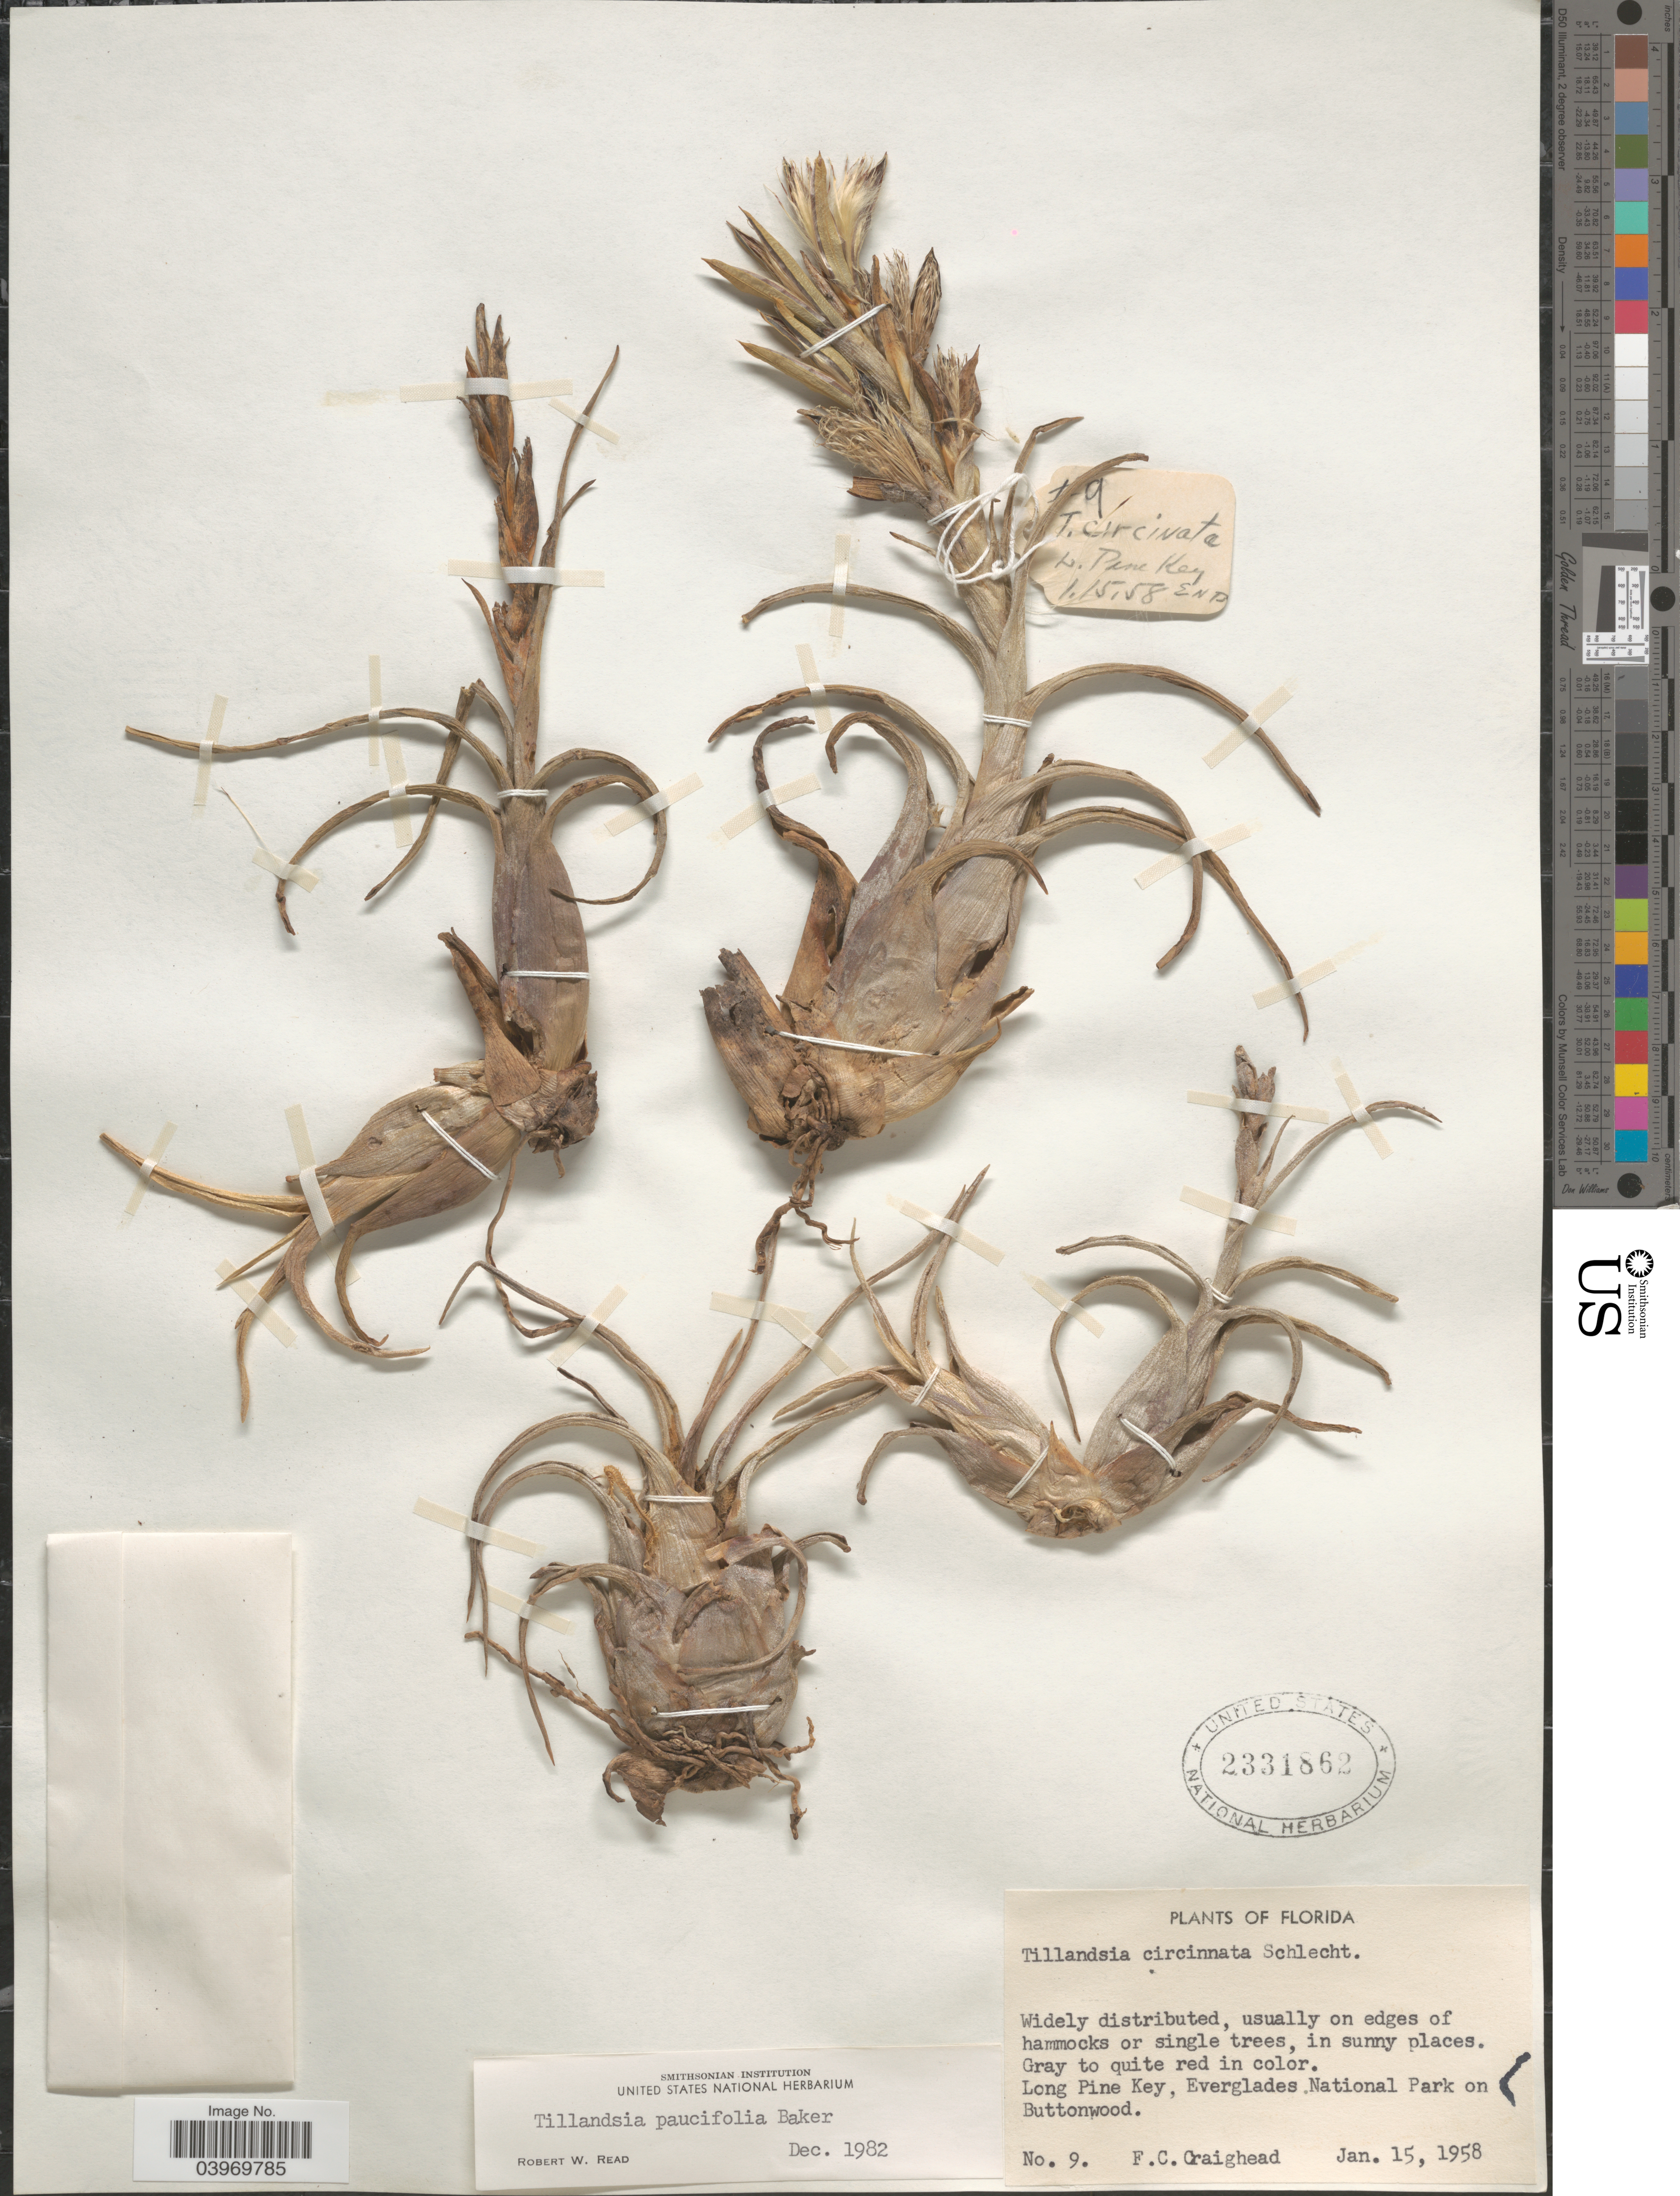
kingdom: Plantae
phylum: Tracheophyta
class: Liliopsida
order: Poales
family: Bromeliaceae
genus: Tillandsia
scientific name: Tillandsia paucifolia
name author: Baker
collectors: F. Craighead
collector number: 9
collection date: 1958-01-15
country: United States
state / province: Florida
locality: Long Pine Key, Everglades National Park on Buttonwood.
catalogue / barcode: US 2331862